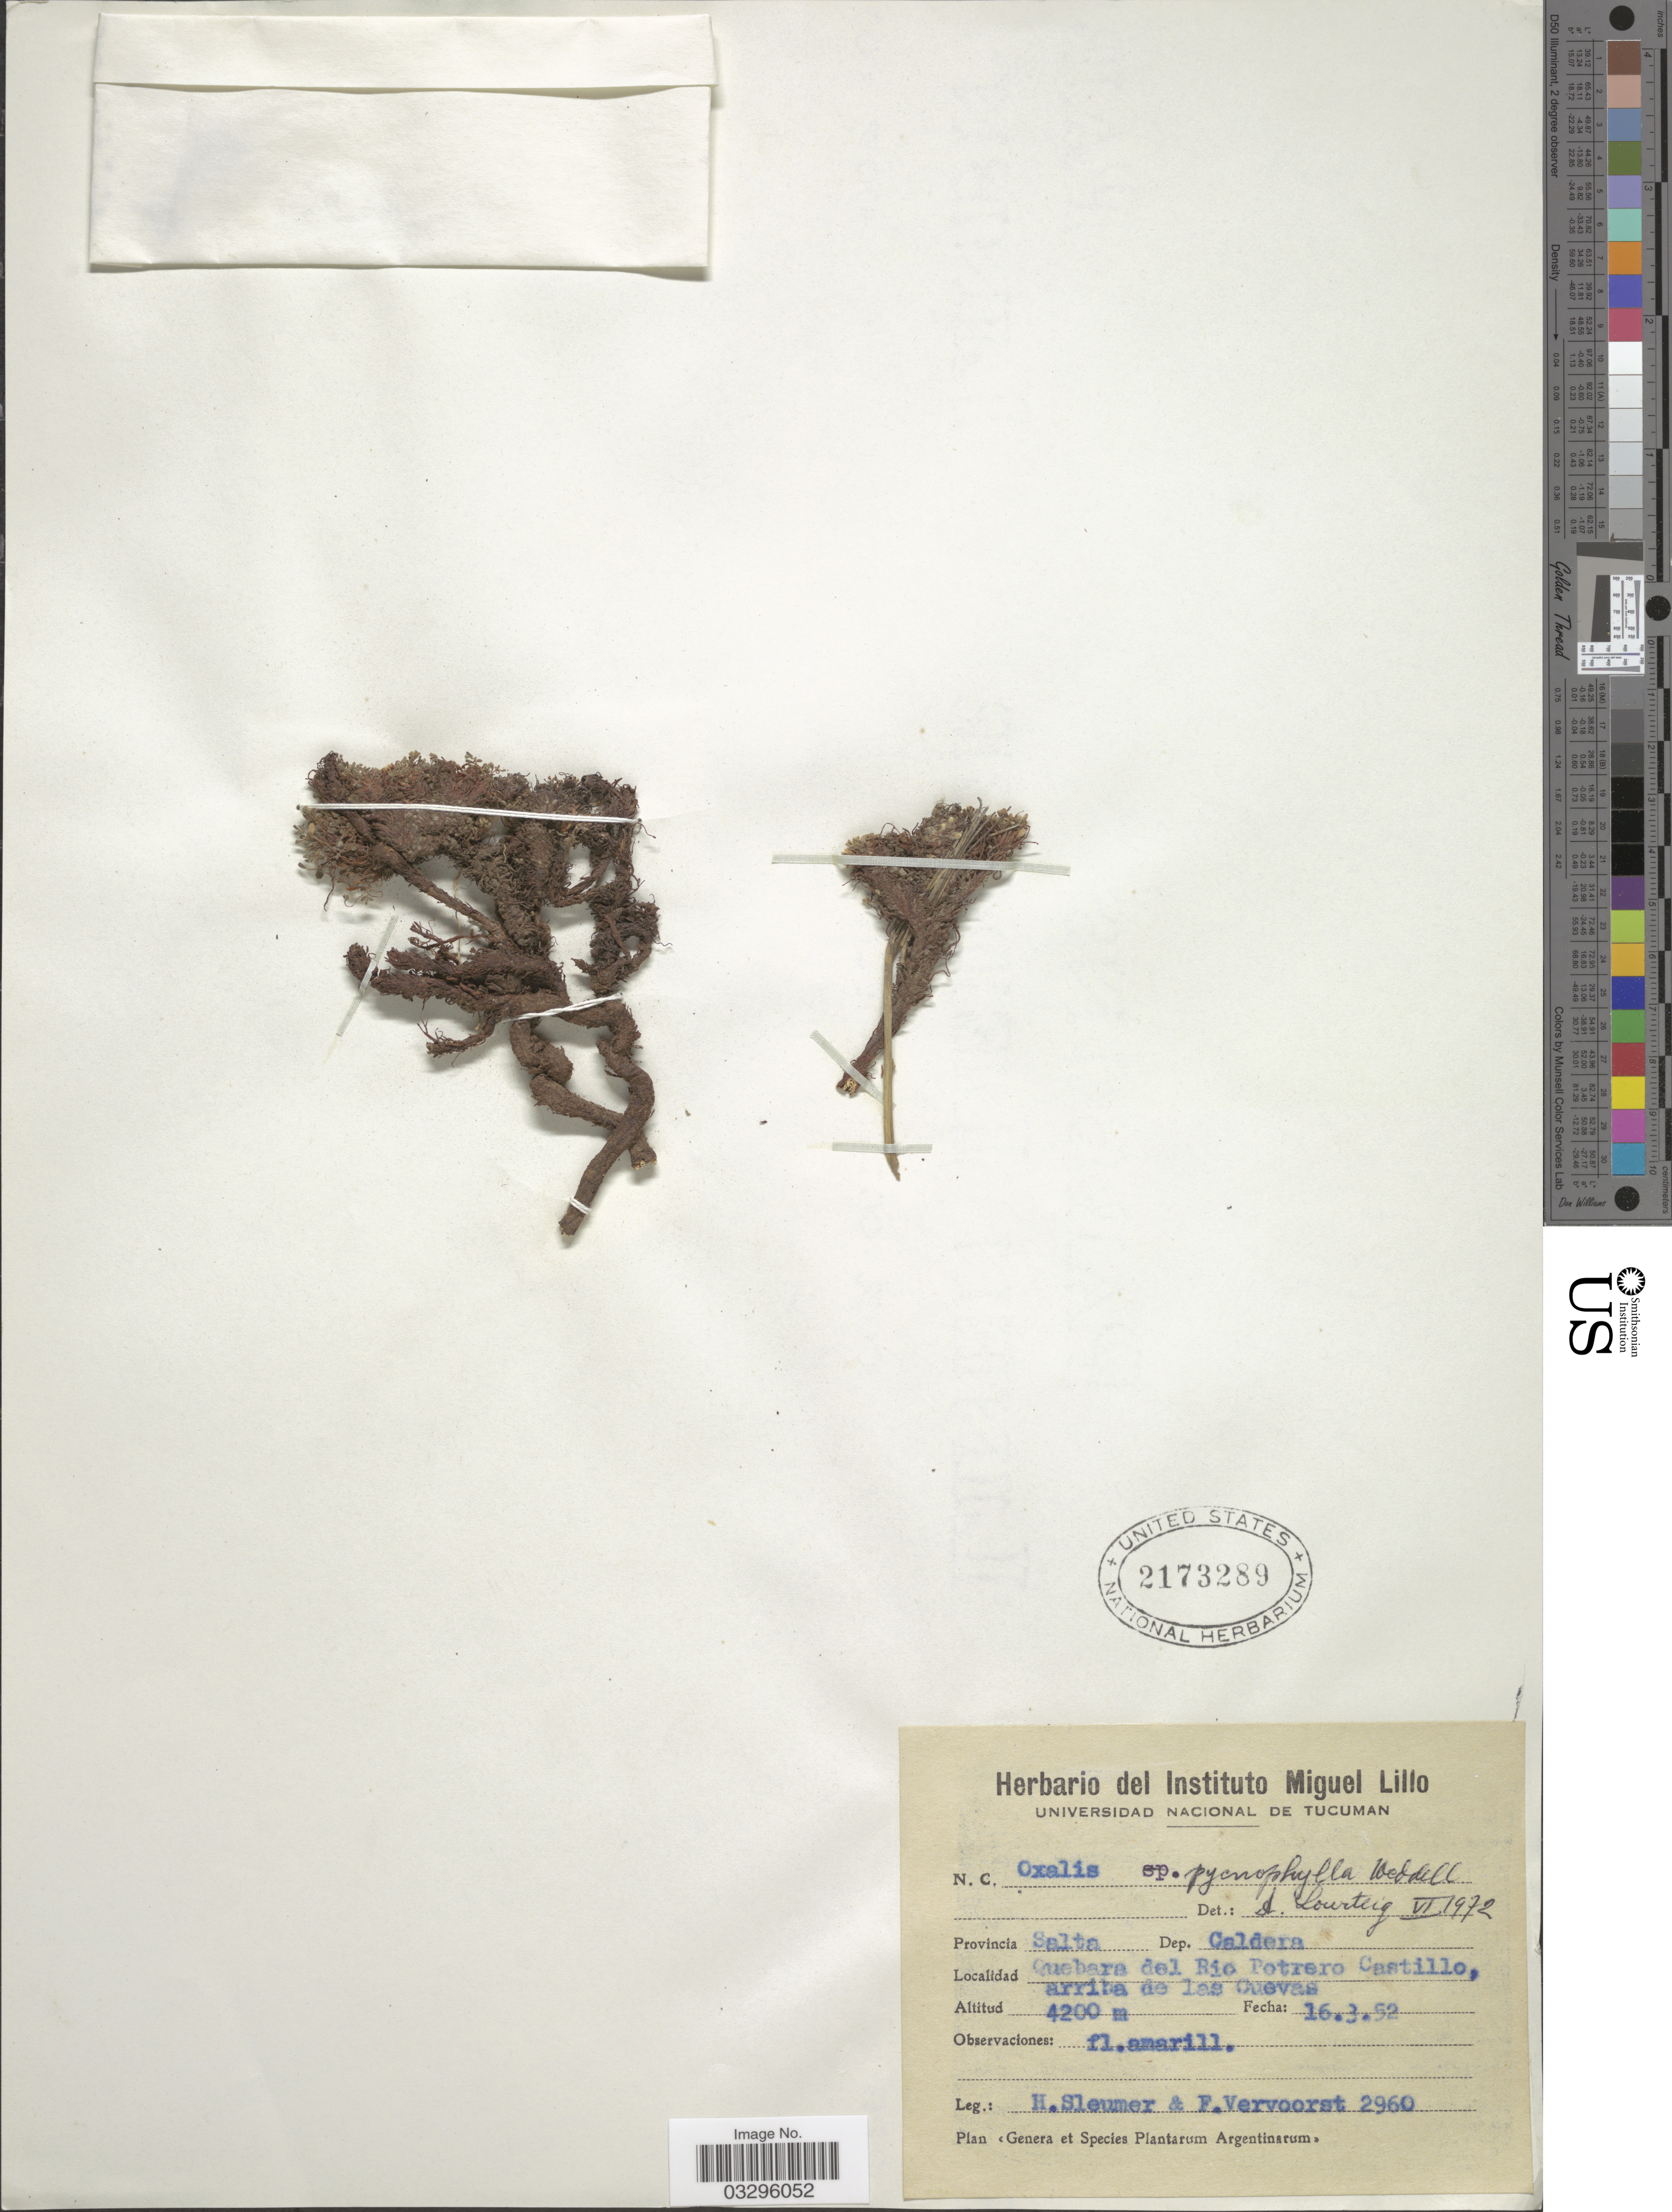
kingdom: Plantae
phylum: Tracheophyta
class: Magnoliopsida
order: Oxalidales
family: Oxalidaceae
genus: Oxalis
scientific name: Oxalis pycnophylla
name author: Wedd.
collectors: H. O. Sleumer & F. Vervoorst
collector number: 2960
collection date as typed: Transcribed d/m/y: 16/3/52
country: Argentina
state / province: Salta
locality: Dep. Caldera. Quebrada del Rio Potrero Castillo, arriba de las Cuevas.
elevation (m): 4200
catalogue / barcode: US 2173289